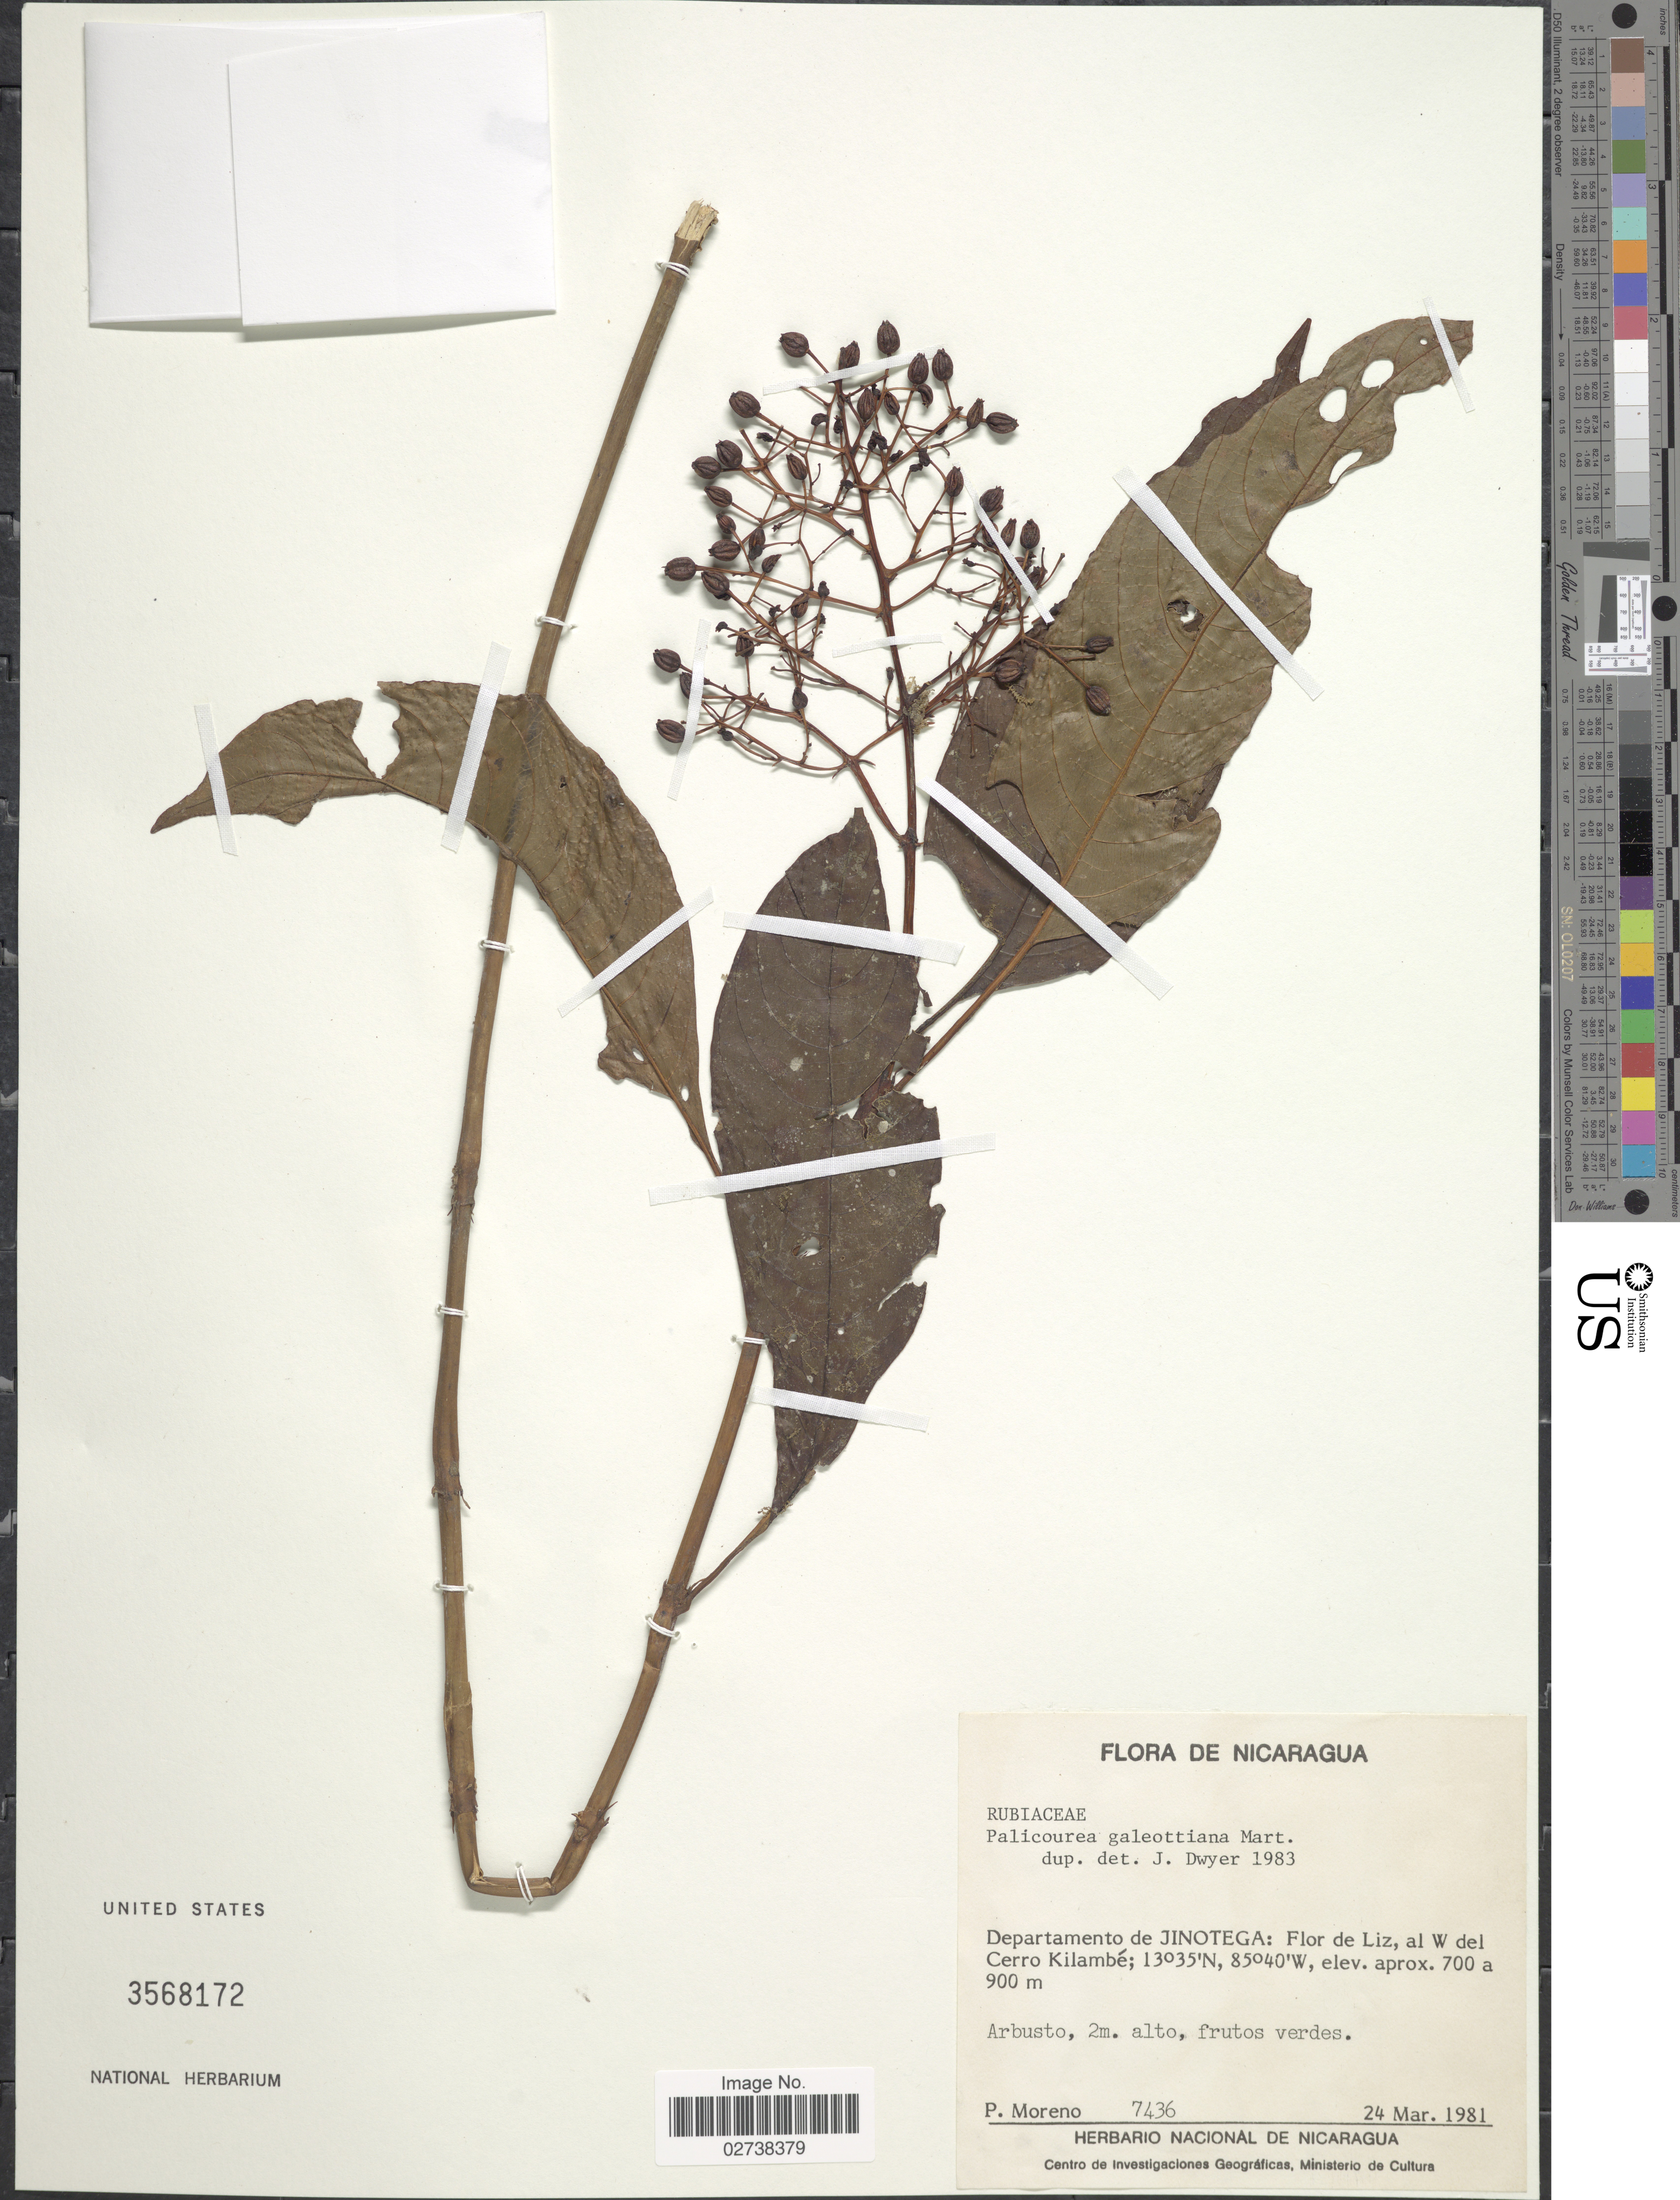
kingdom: Plantae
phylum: Tracheophyta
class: Magnoliopsida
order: Gentianales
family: Rubiaceae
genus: Palicourea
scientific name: Palicourea galeottiana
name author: M. Martens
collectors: P. Moreno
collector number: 7436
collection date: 1981-03-24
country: Nicaragua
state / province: Jinotega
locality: Departamento de Jinotega: Flor de Liz, al W del Cerro Kilambe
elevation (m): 700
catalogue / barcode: US 3568172